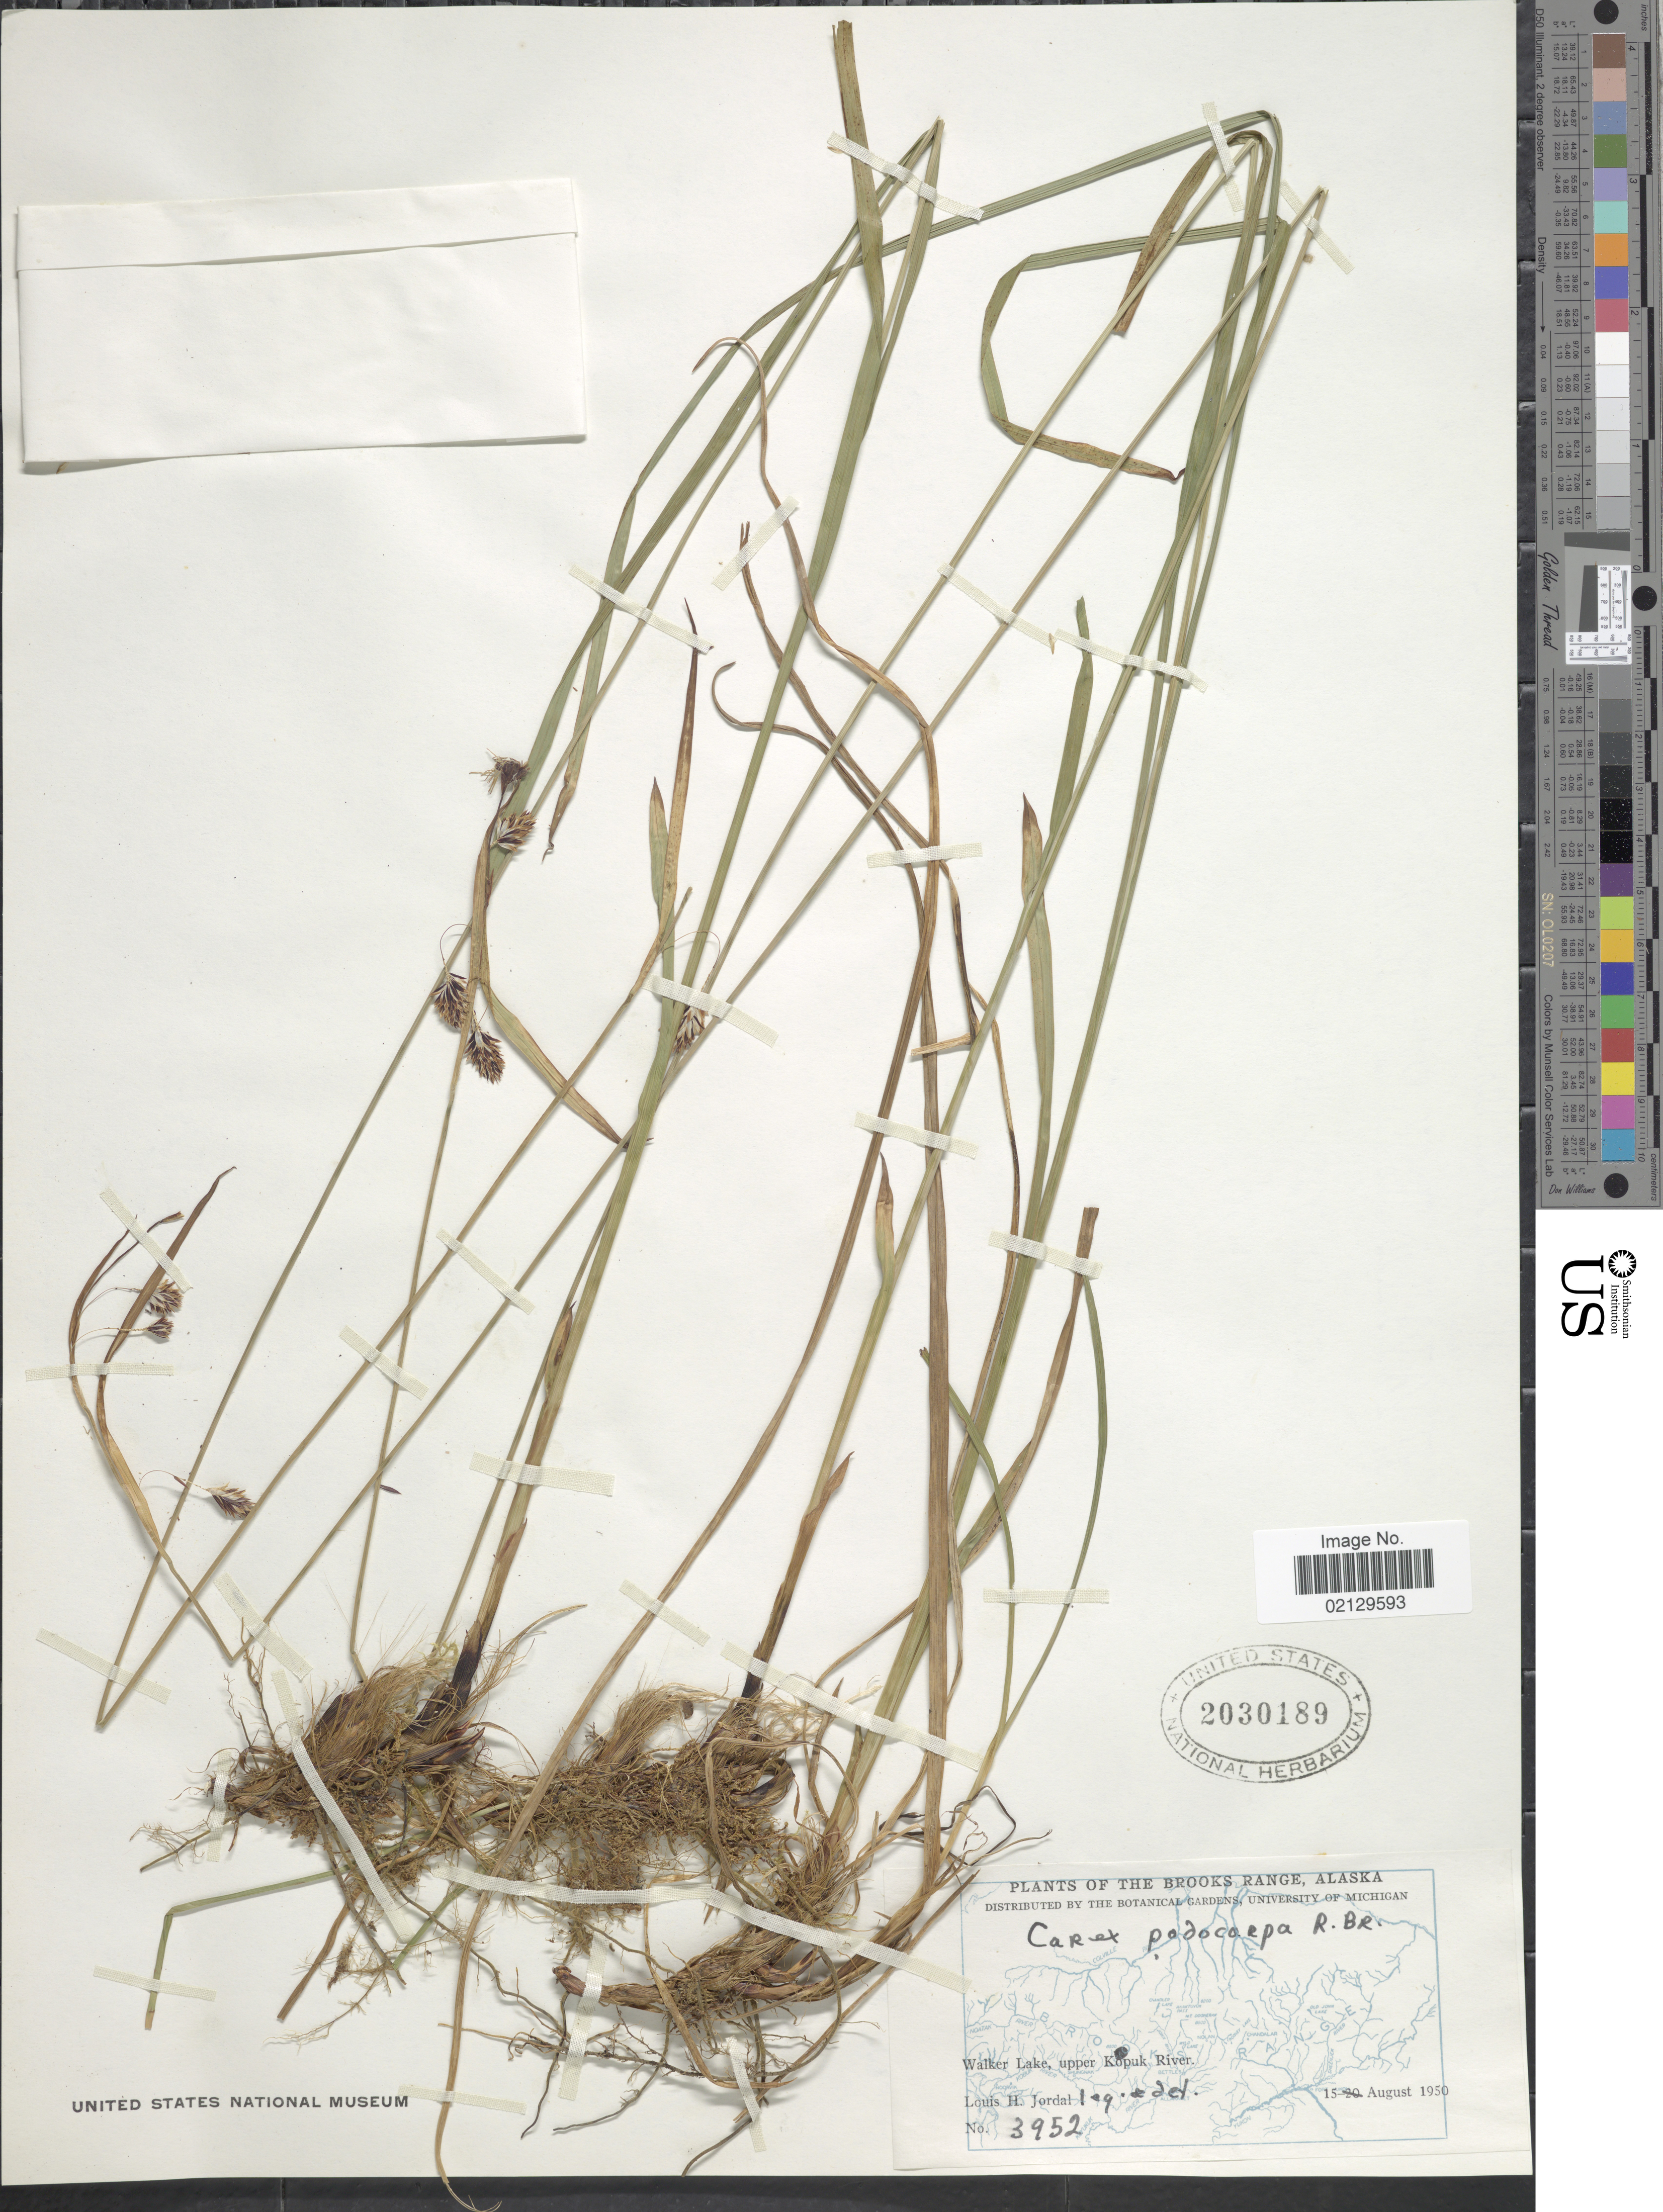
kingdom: Plantae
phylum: Tracheophyta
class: Liliopsida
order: Poales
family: Cyperaceae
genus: Carex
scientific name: Carex podocarpa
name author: R. Br.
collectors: L. Jordal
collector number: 3952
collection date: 1950-08-15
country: United States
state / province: Alaska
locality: Brooks Range, Alaska. Walker Lake , upper Kopuk River.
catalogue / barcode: US 2030189